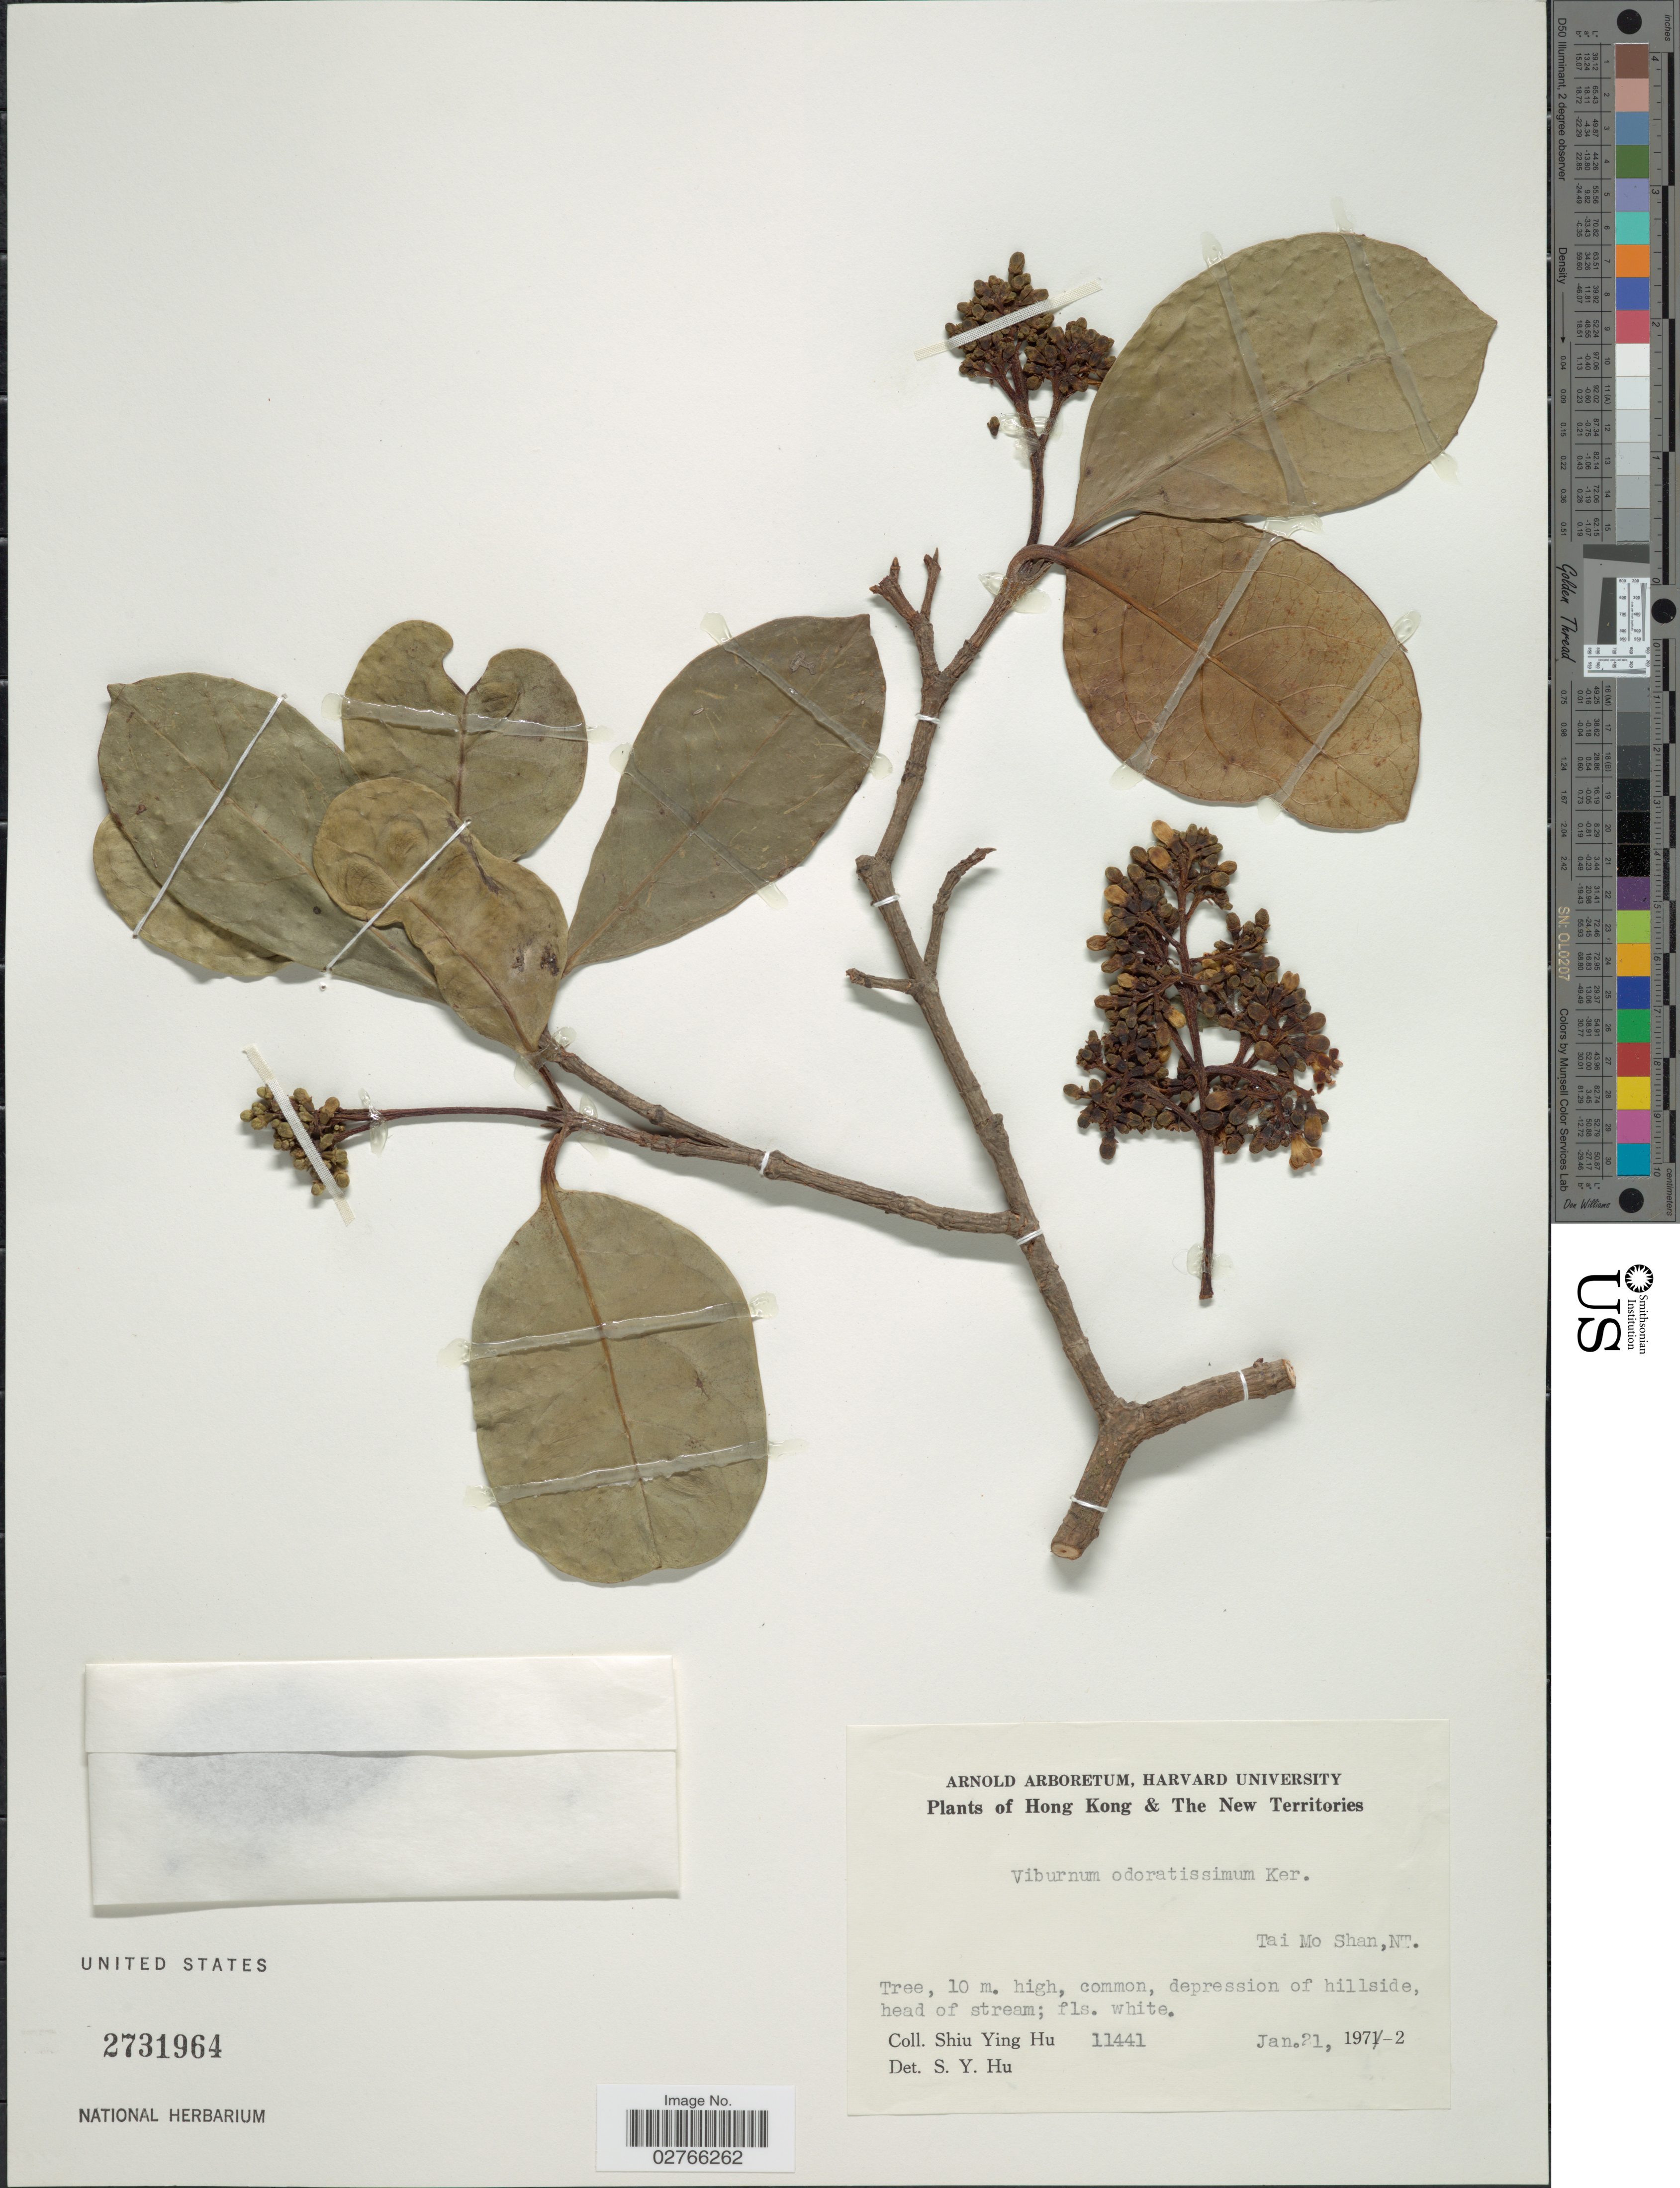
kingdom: Plantae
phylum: Tracheophyta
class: Magnoliopsida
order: Dipsacales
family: Viburnaceae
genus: Viburnum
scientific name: Viburnum odoratissimum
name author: Ker Gawl.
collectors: S. Y. Hu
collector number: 11441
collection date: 1972-01-21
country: China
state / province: Hong Kong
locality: Hong Kong & The New Territories, Tai Mo Shan, NT.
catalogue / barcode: US 2731964